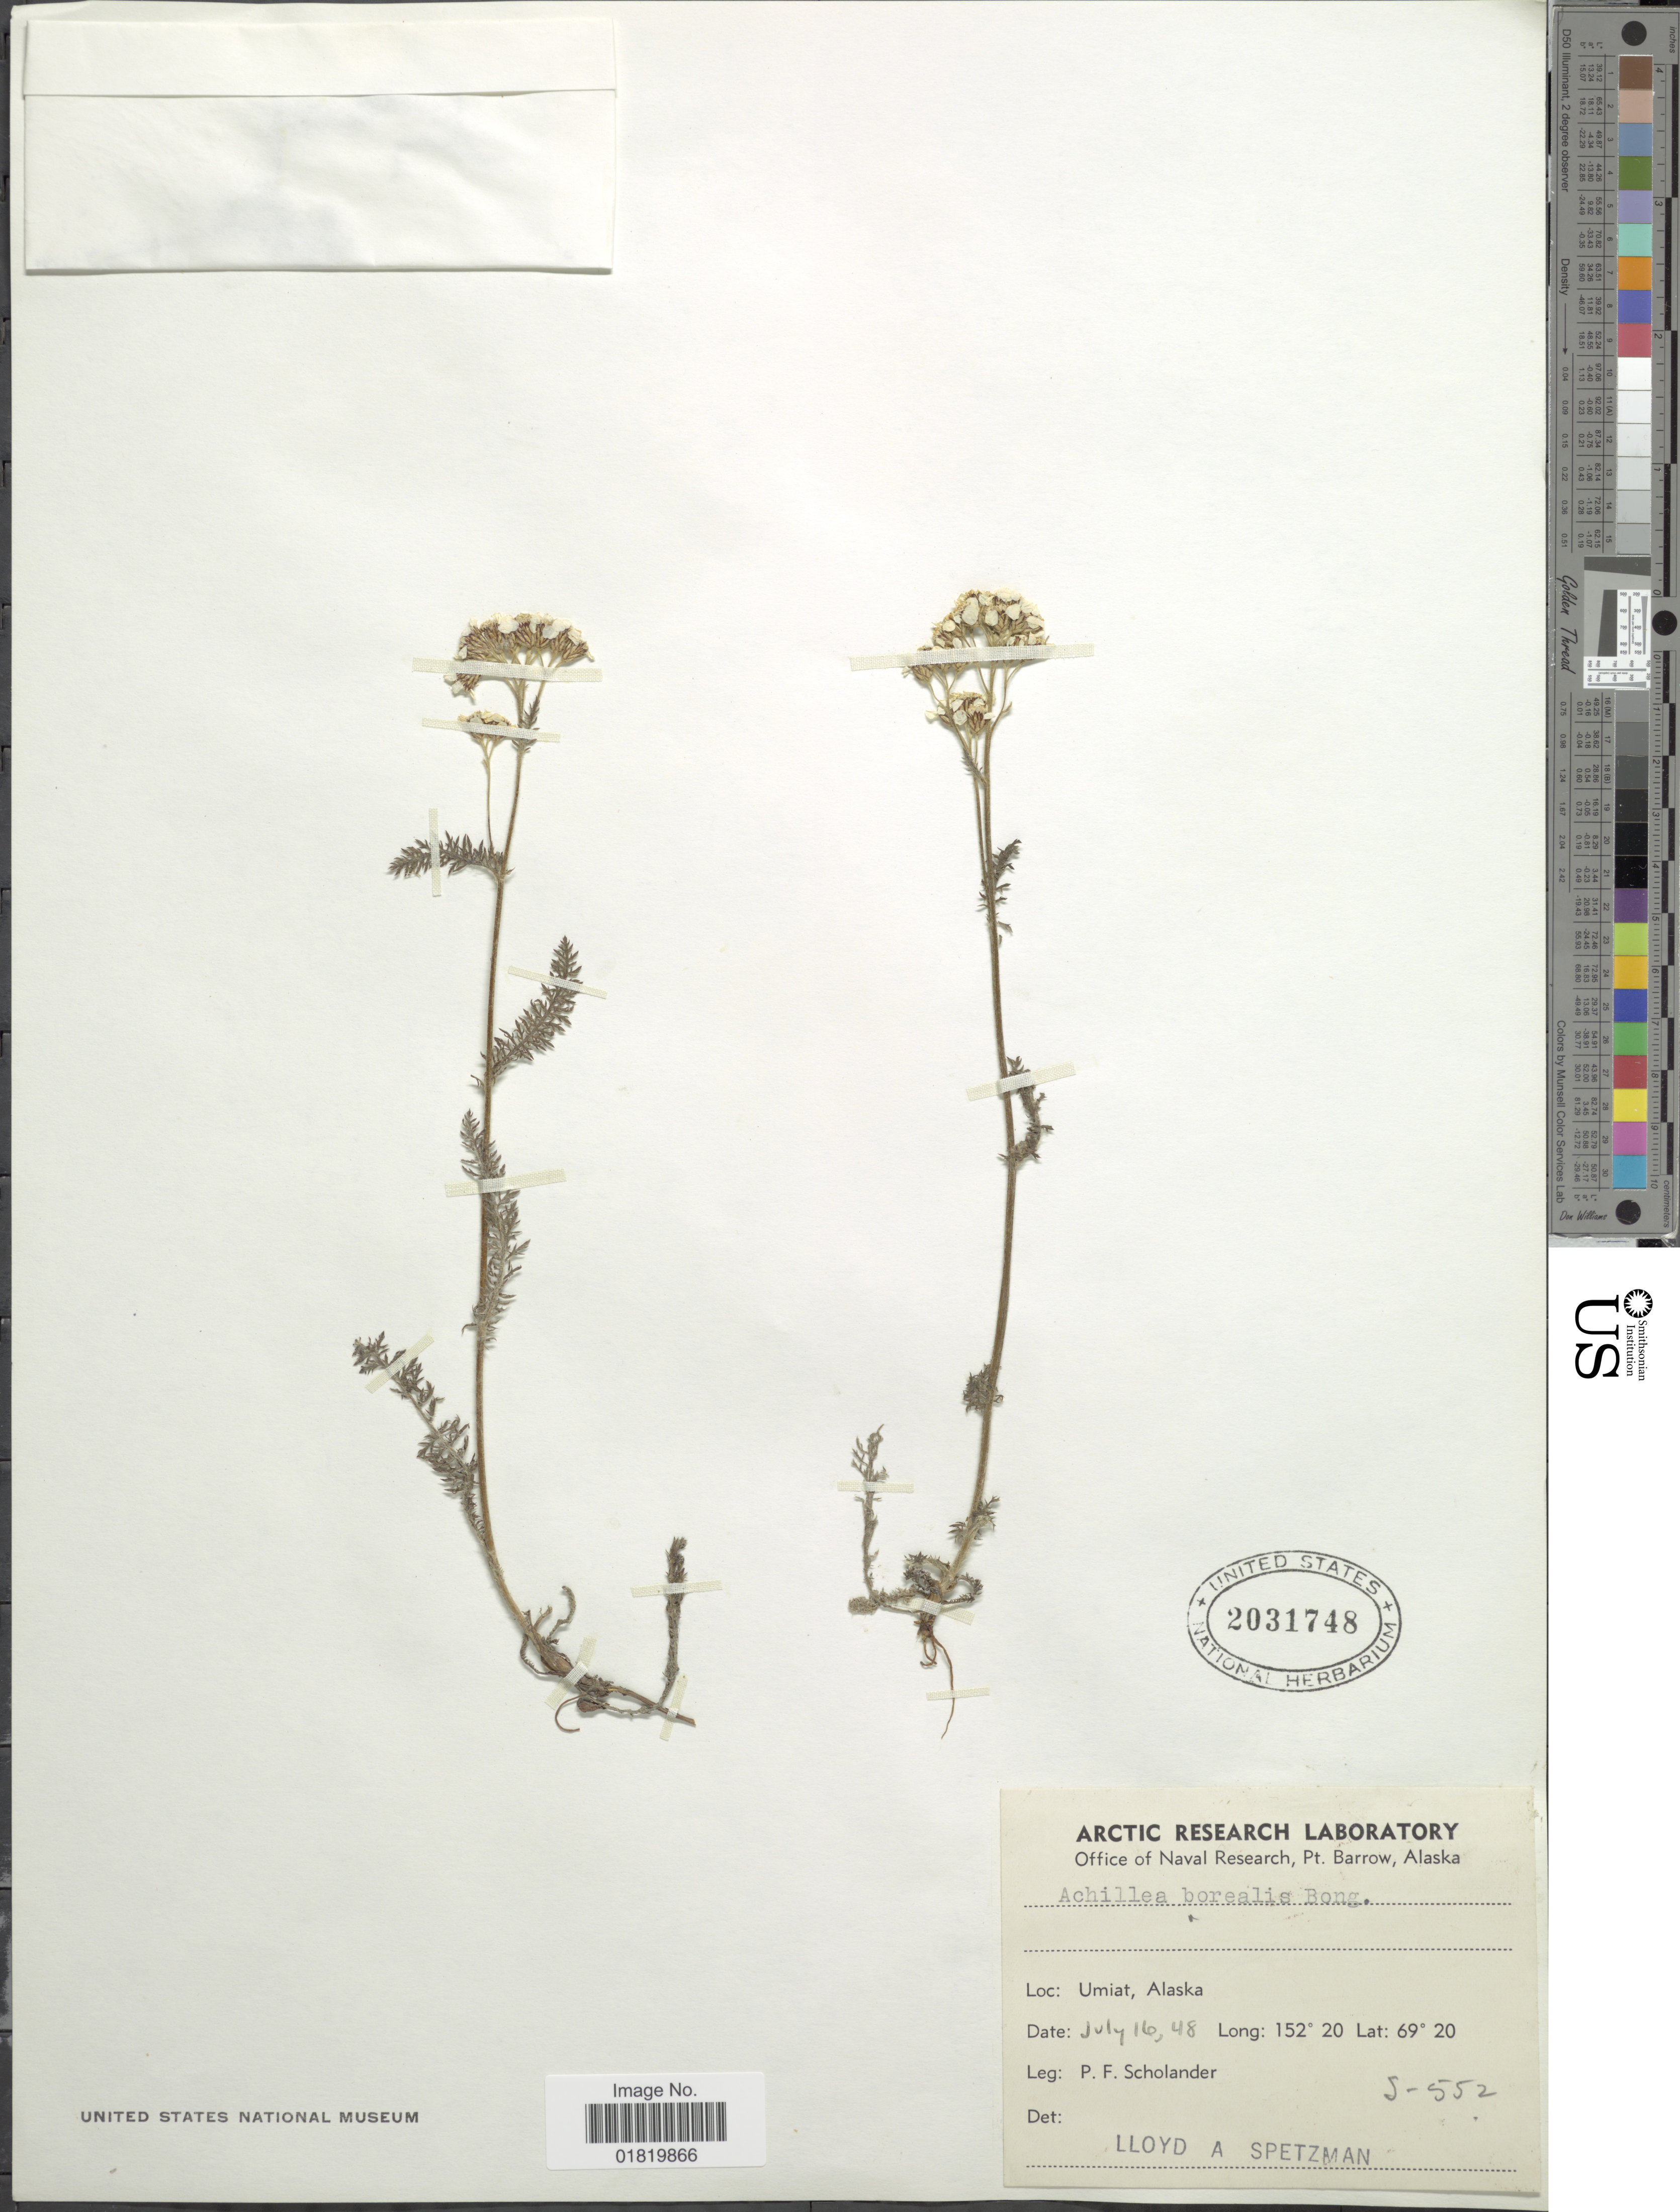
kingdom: Plantae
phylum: Tracheophyta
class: Magnoliopsida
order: Asterales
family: Asteraceae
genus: Achillea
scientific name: Achillea borealis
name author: Bong.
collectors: P. Scholander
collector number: S-552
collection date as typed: Transcribed d/m/y: 16/7/48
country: United States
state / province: Alaska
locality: Office of Naval Research, Pt. Barrow, Alaska. Umiat, Alaska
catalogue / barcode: US 2031748